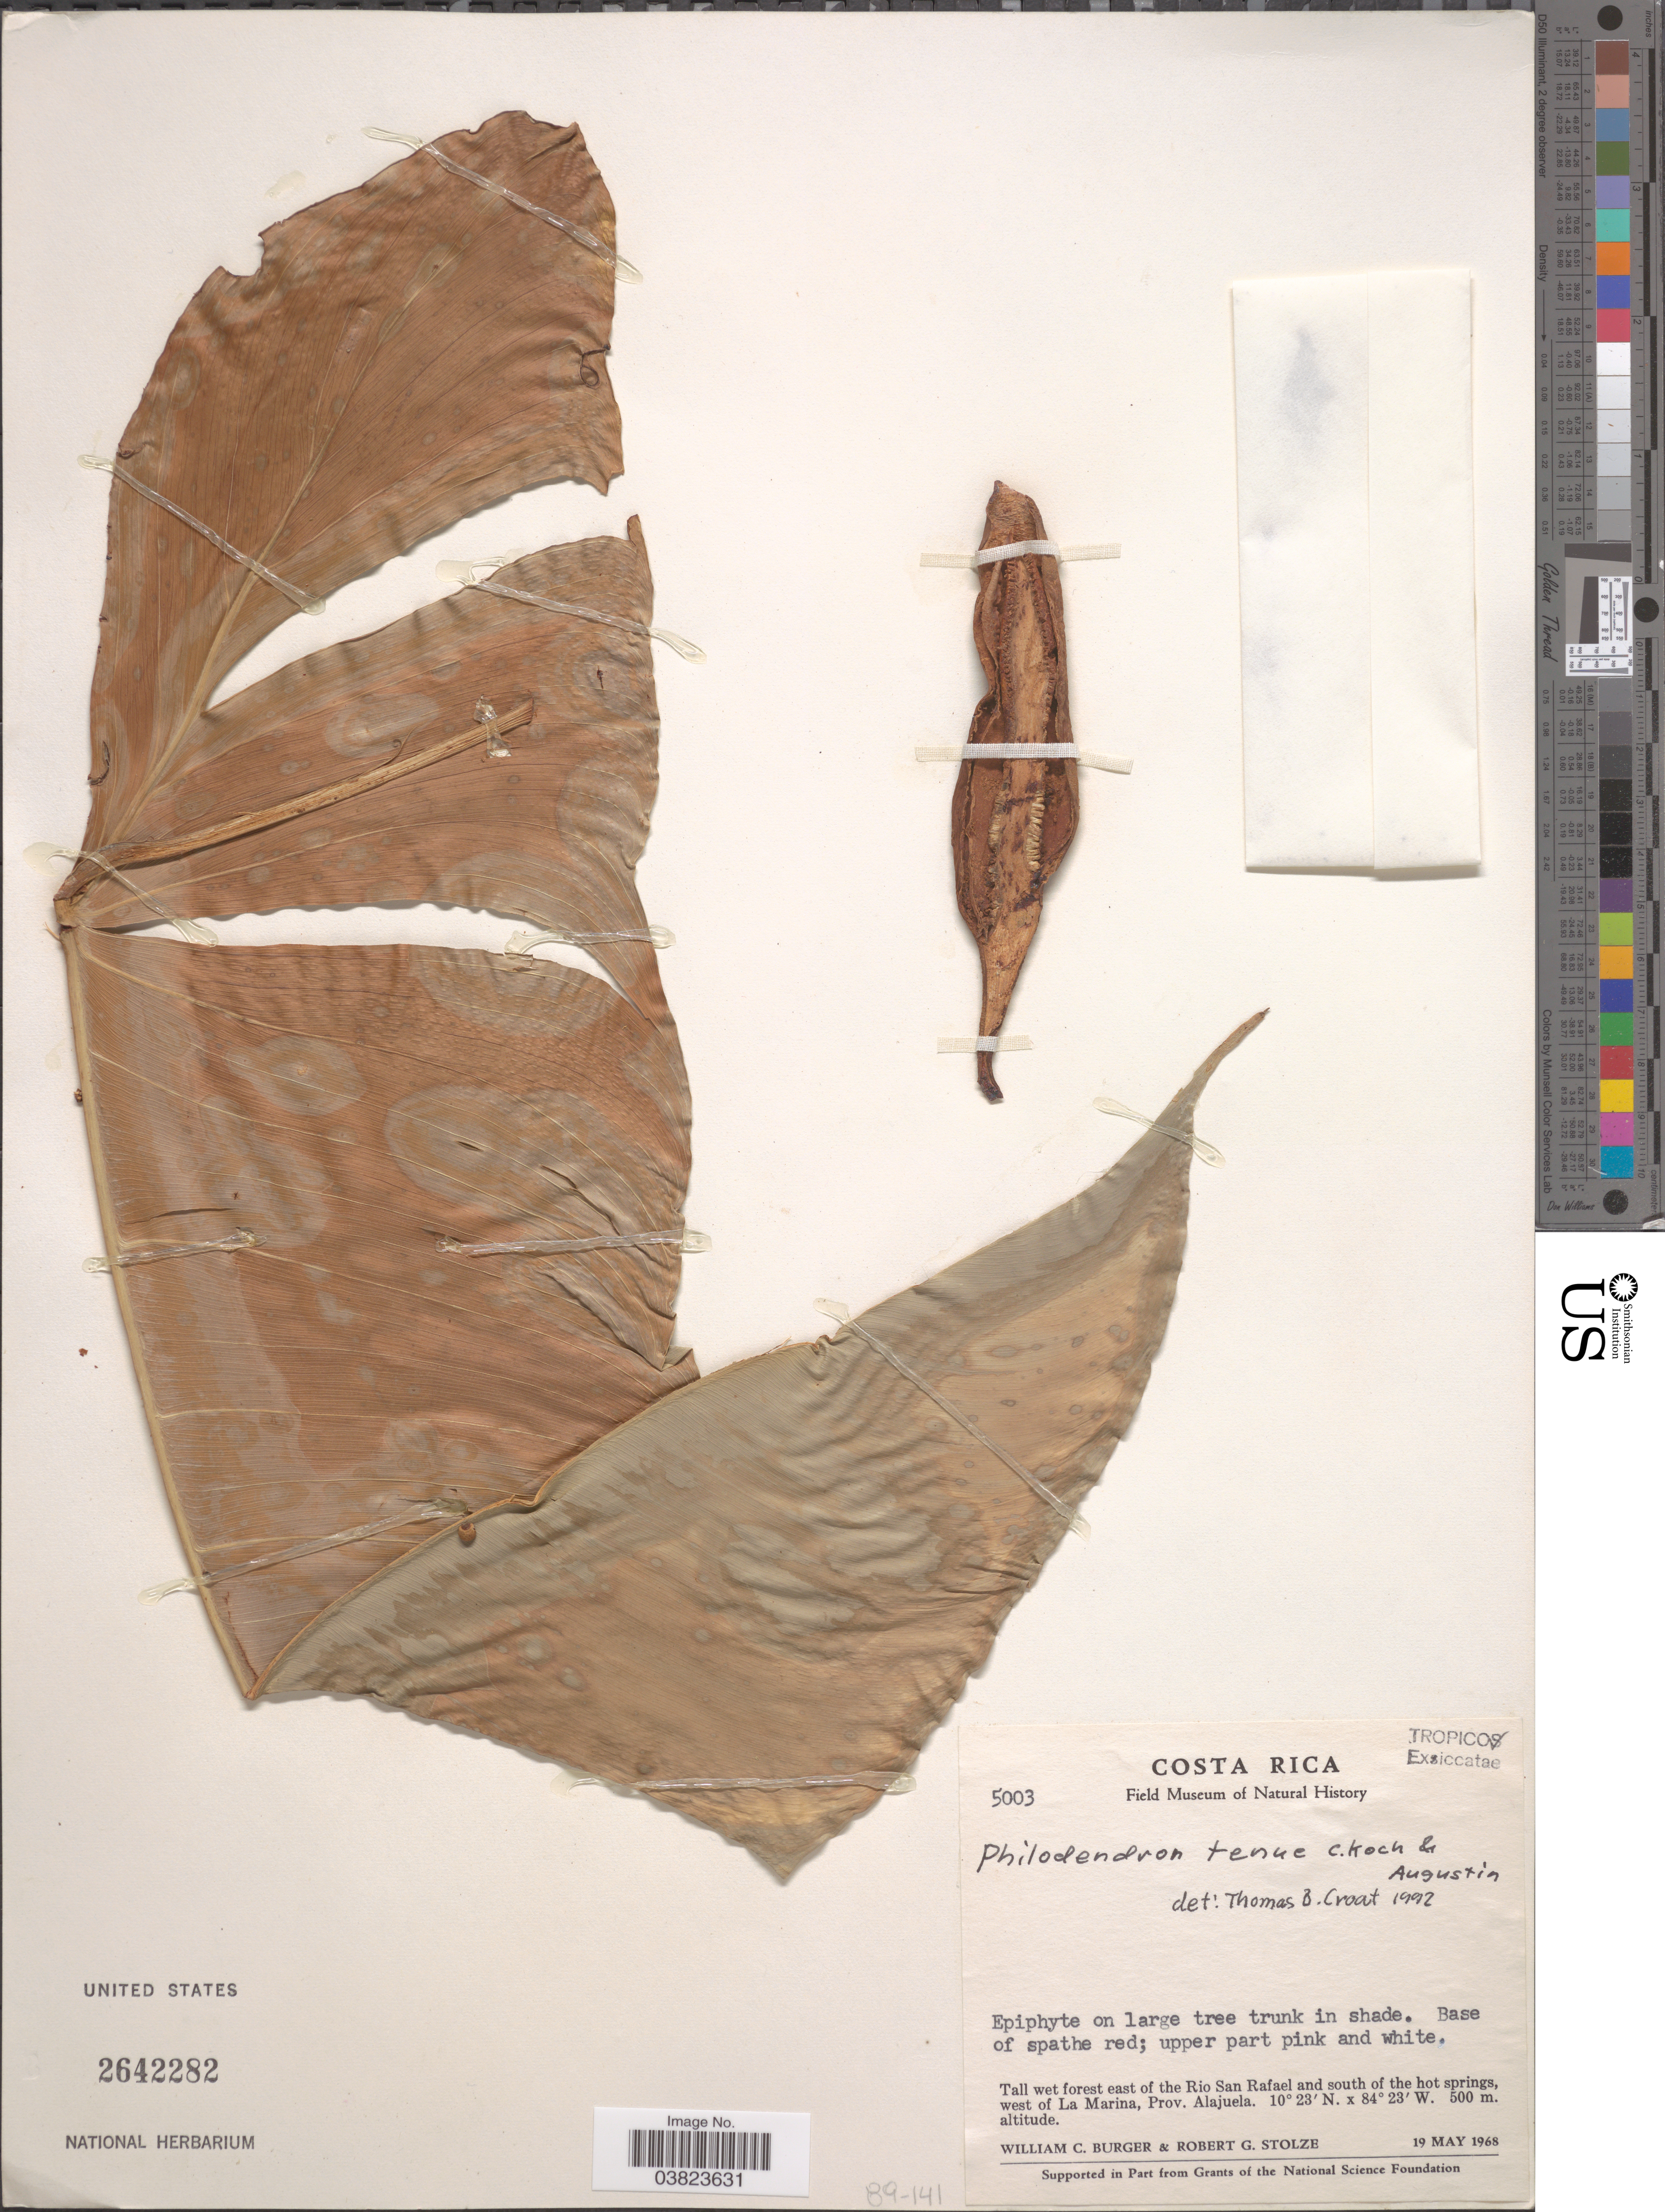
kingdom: Plantae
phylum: Tracheophyta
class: Liliopsida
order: Alismatales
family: Araceae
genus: Philodendron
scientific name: Philodendron tenue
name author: K. Koch & Augustin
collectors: W. Burger & R. G. Stolze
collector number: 5003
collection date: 1968-05-19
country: Costa Rica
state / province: Alajuela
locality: Tall wet forest east of Río San Rafael and south of the hot springs, west of La Marina.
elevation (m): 500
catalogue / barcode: US 2642282